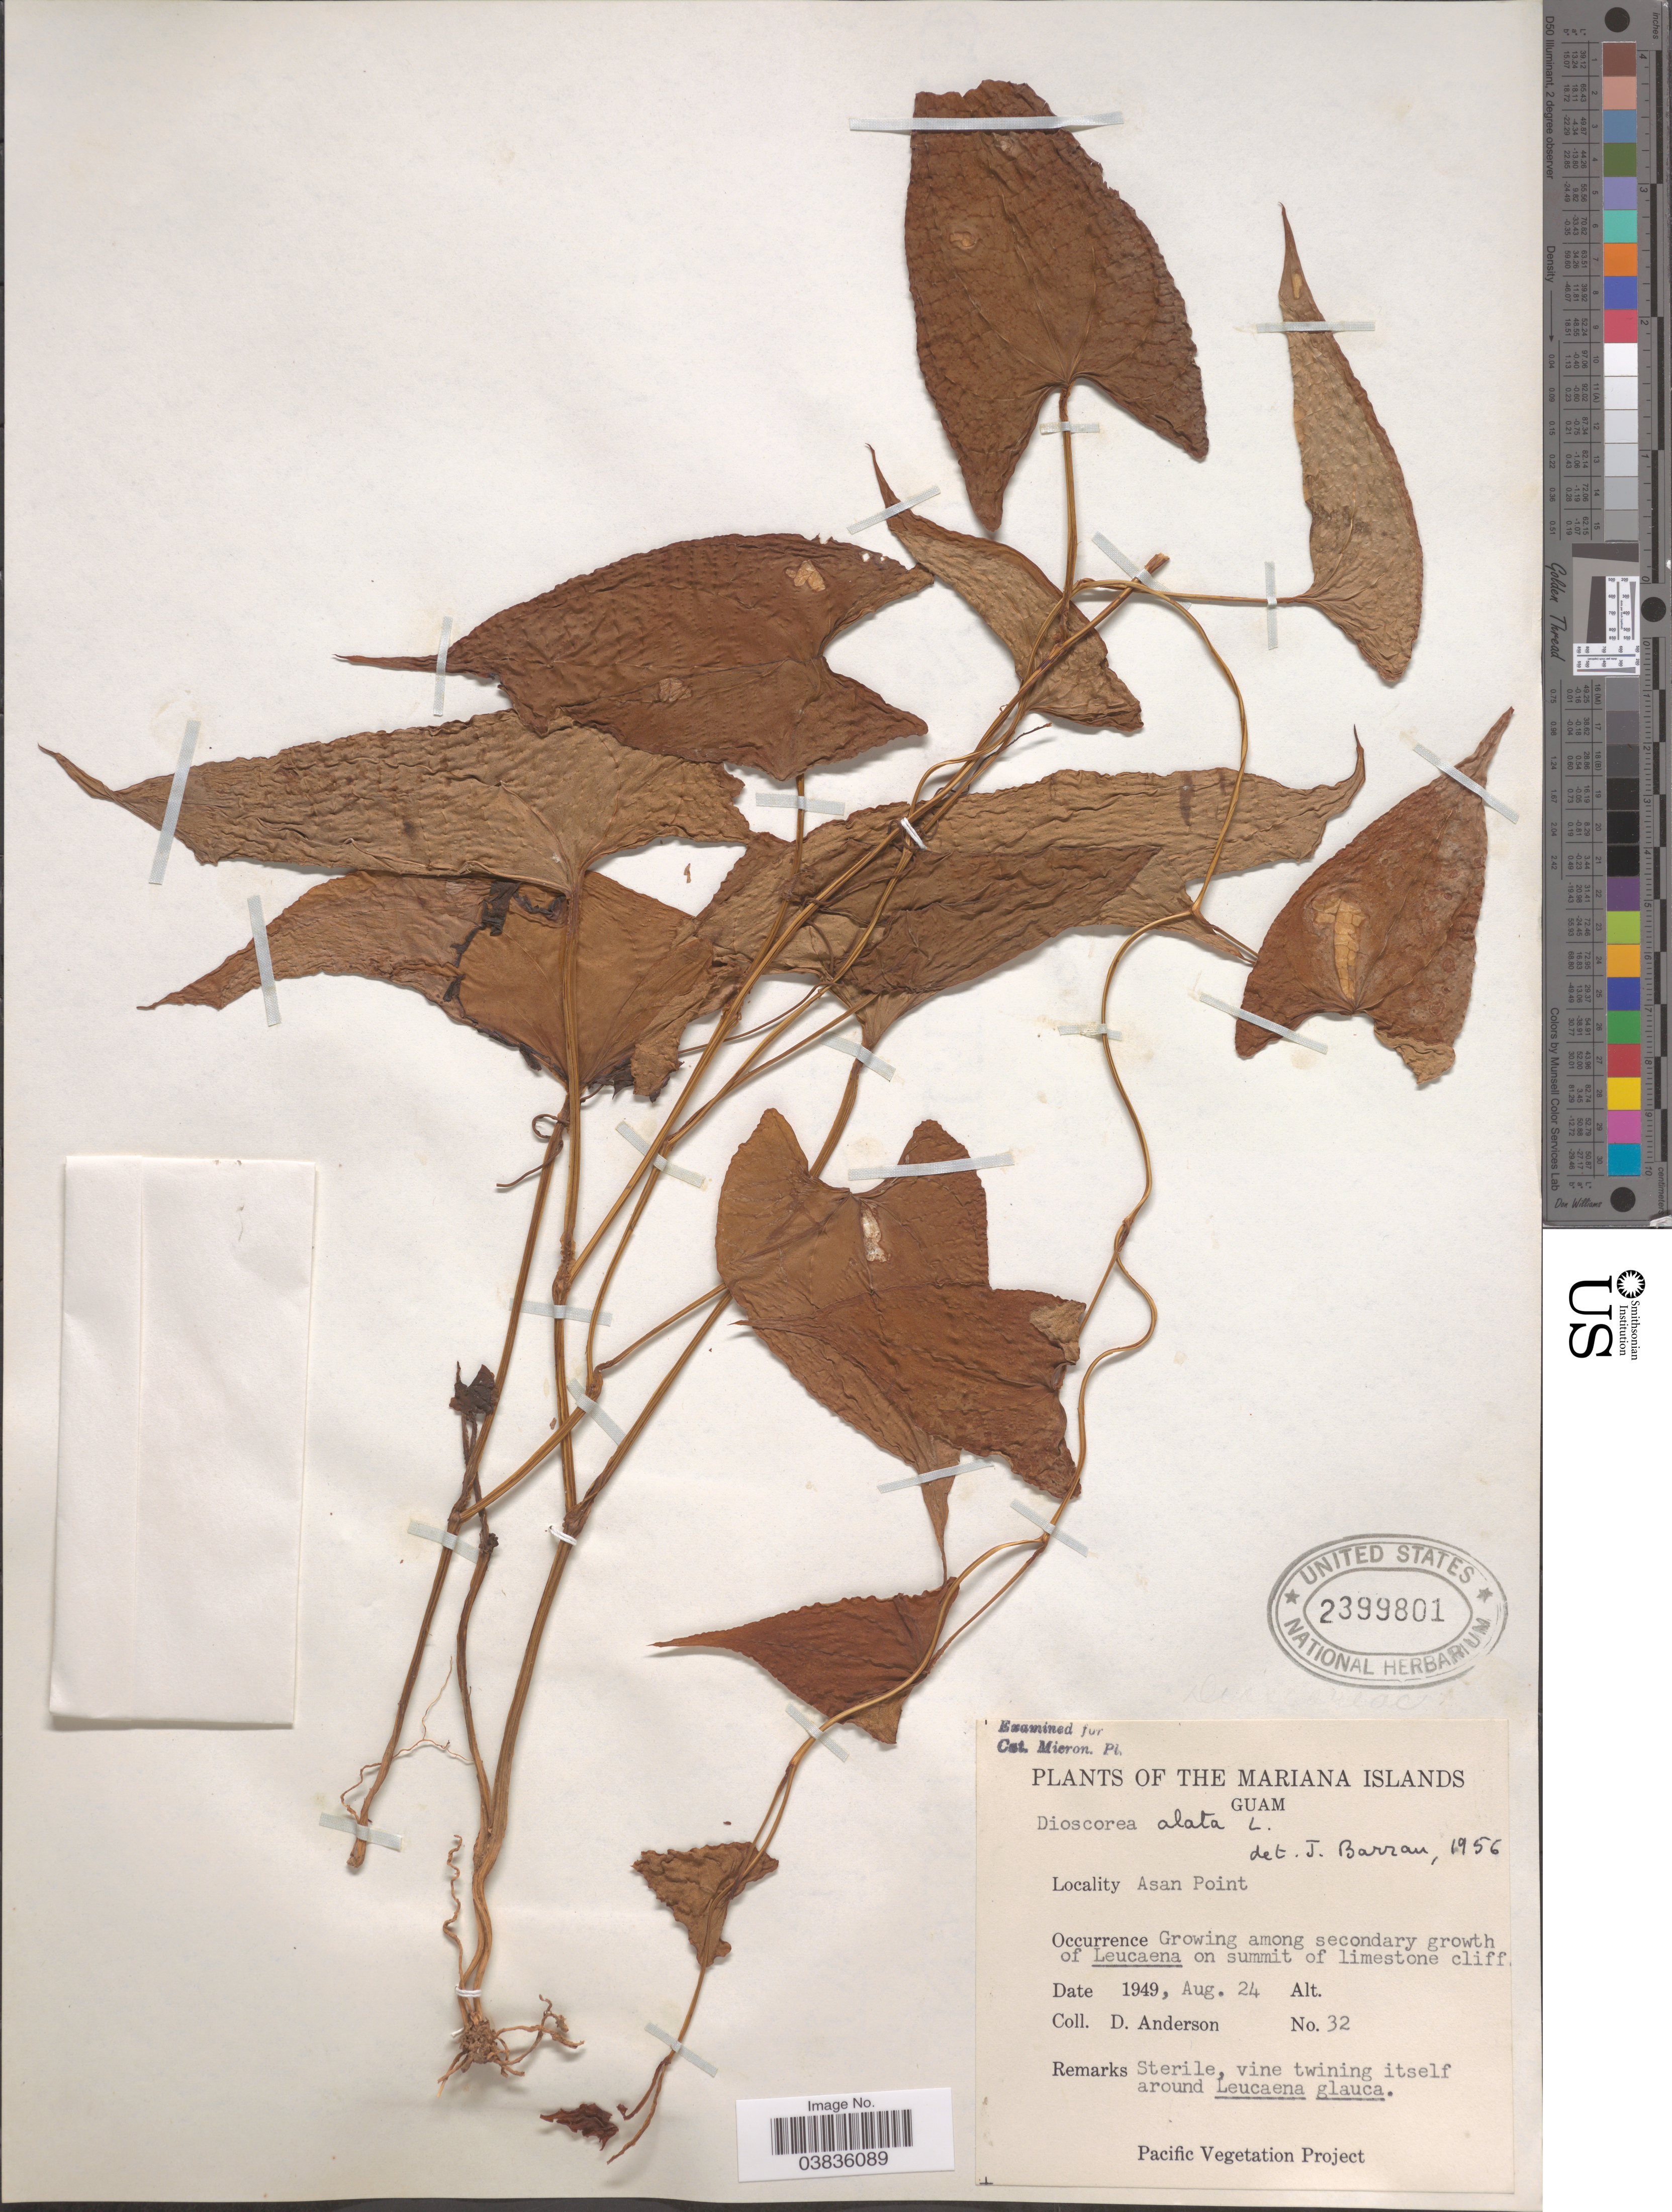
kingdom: Plantae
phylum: Tracheophyta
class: Liliopsida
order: Dioscoreales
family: Dioscoreaceae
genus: Dioscorea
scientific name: Dioscorea alata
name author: L.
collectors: D. Anderson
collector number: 32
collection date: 1949-08-24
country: Guam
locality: The Mariana Islands. Asan Point.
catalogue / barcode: US 2399801